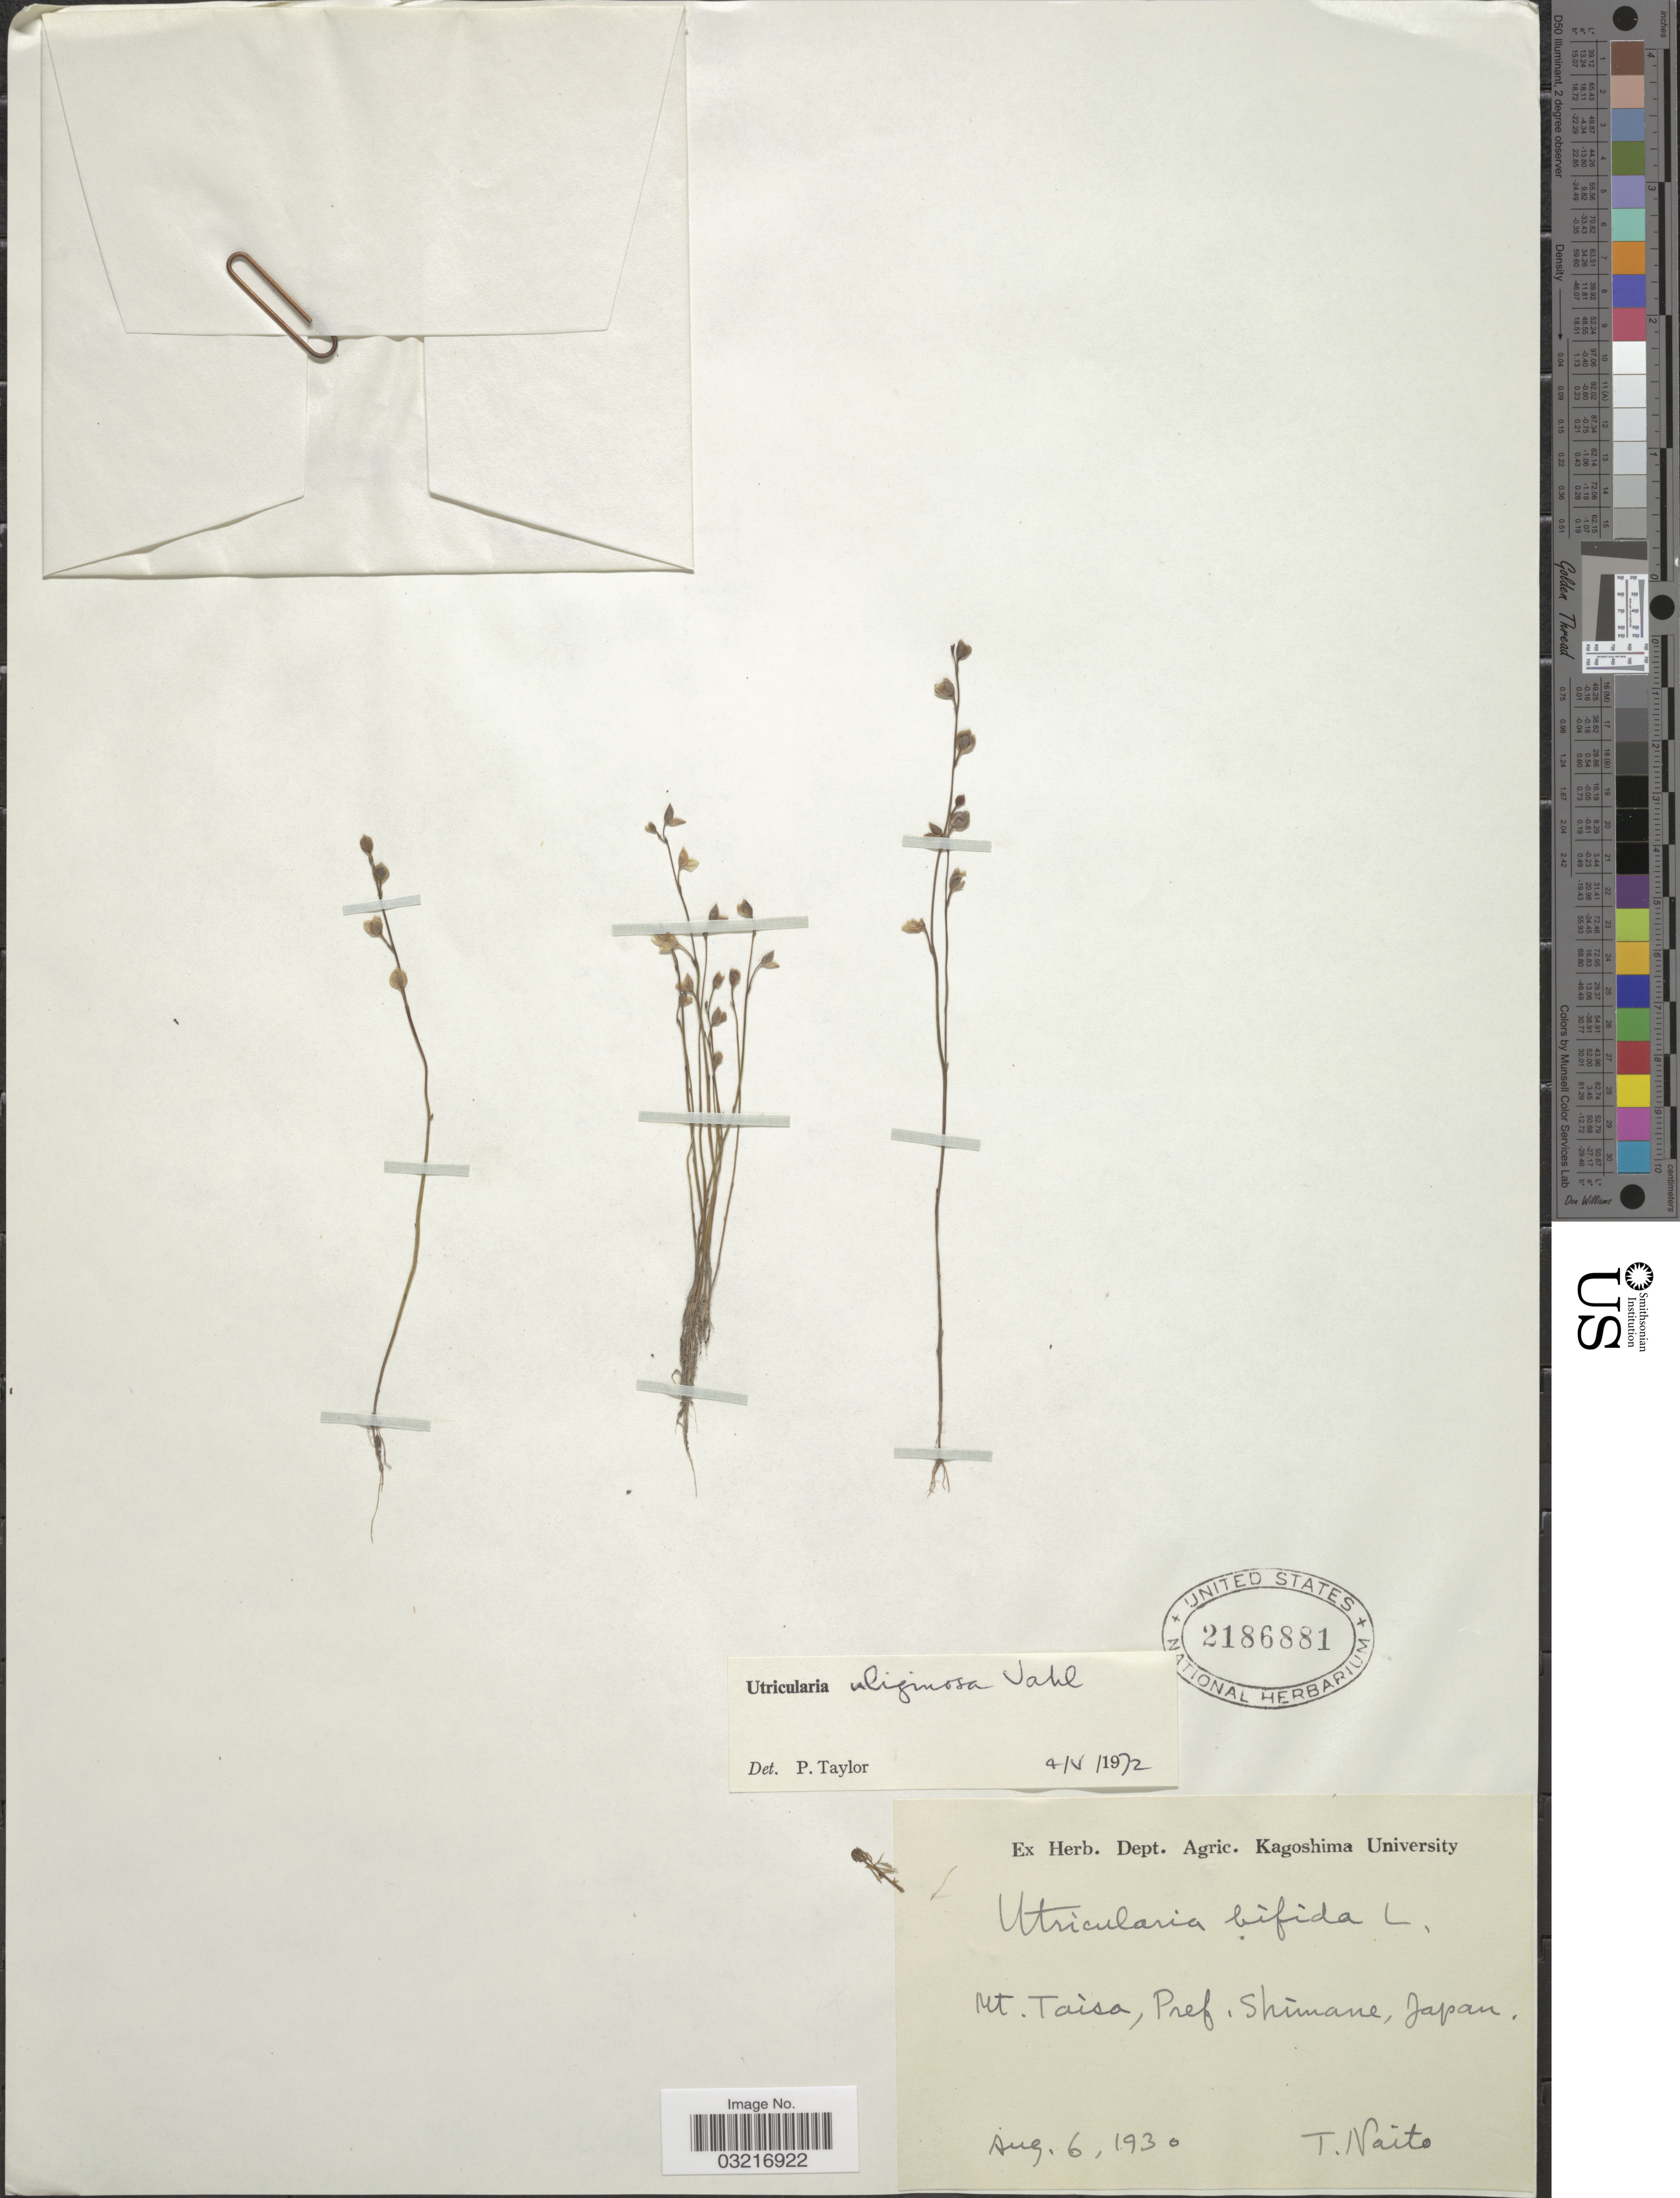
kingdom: Plantae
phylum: Tracheophyta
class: Magnoliopsida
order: Lamiales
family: Lentibulariaceae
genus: Utricularia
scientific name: Utricularia uliginosa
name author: Vahl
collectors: T. Naito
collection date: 1930-08-06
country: Japan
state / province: Simane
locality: Mt. Taisa, Pref. Shimane.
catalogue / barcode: US 2186881